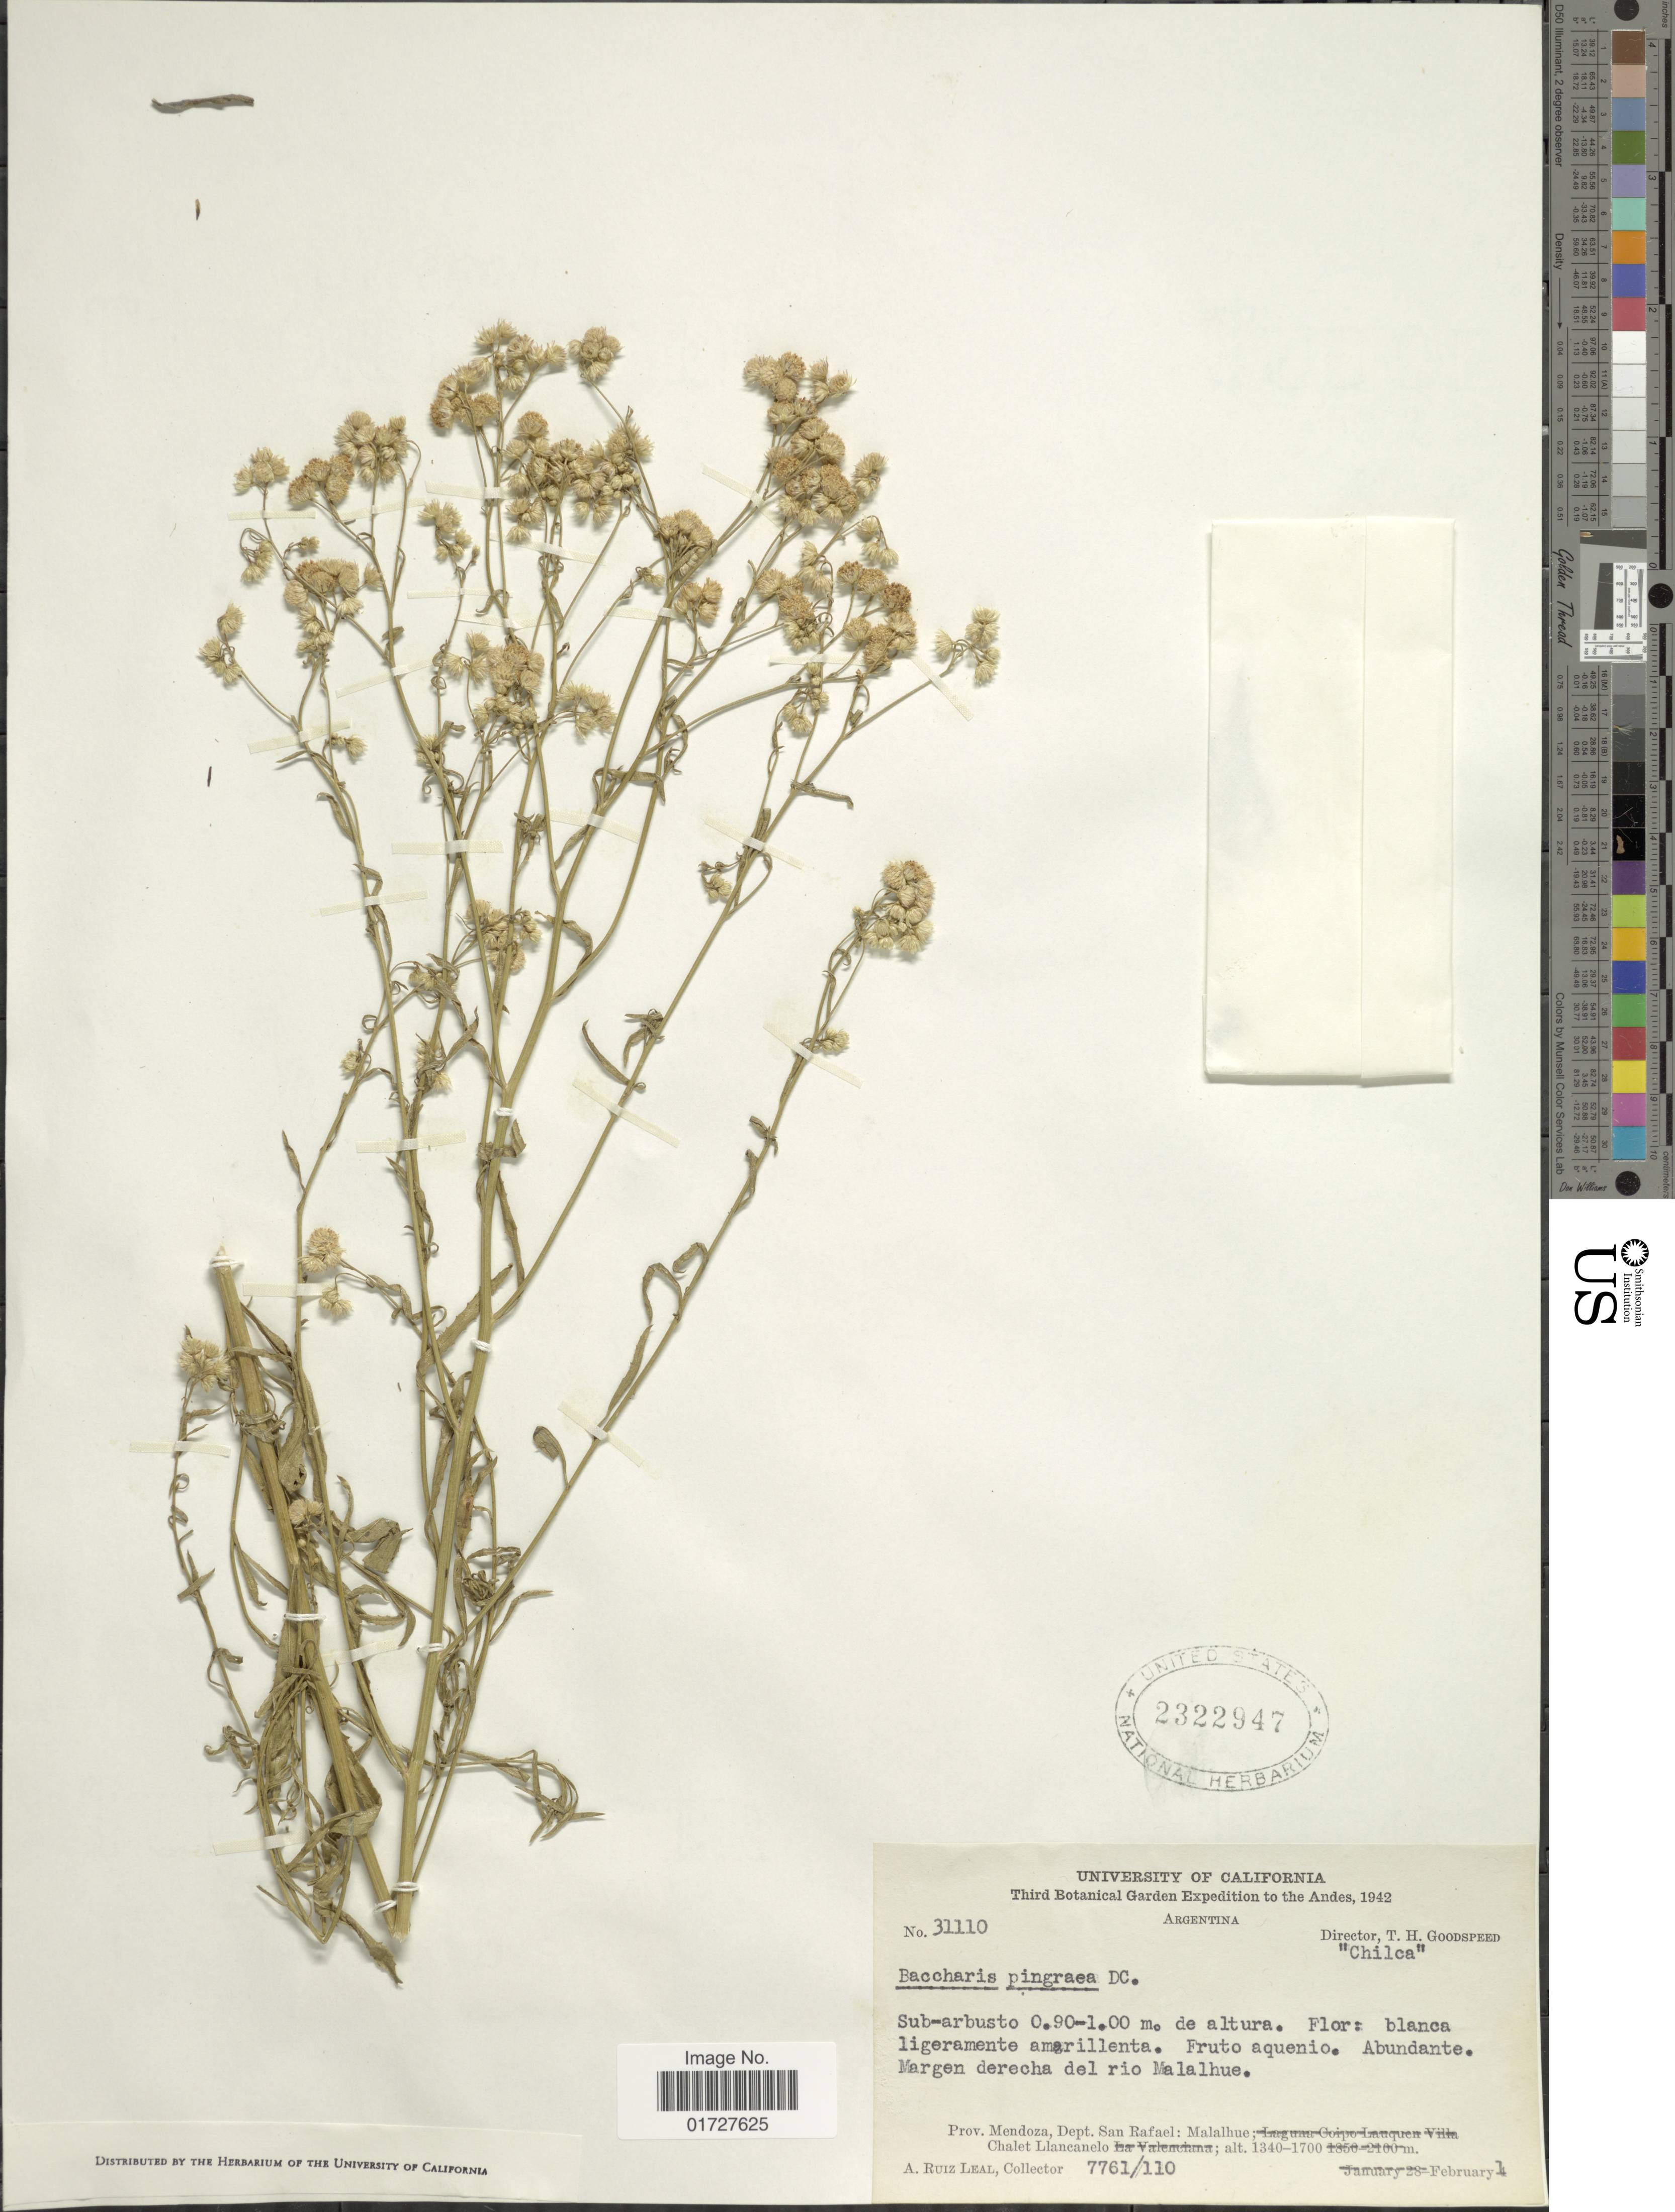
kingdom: Plantae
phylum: Tracheophyta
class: Magnoliopsida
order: Asterales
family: Asteraceae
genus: Baccharis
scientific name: Baccharis pingraea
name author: DC.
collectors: A. R. Leal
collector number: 7761/110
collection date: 1942-02-01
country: Argentina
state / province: Mendoza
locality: Margen derecha del rio Malalhue, Dept. San Rafael,Malalhue, Chalet Llancanelo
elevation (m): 1340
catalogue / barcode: US 2322947